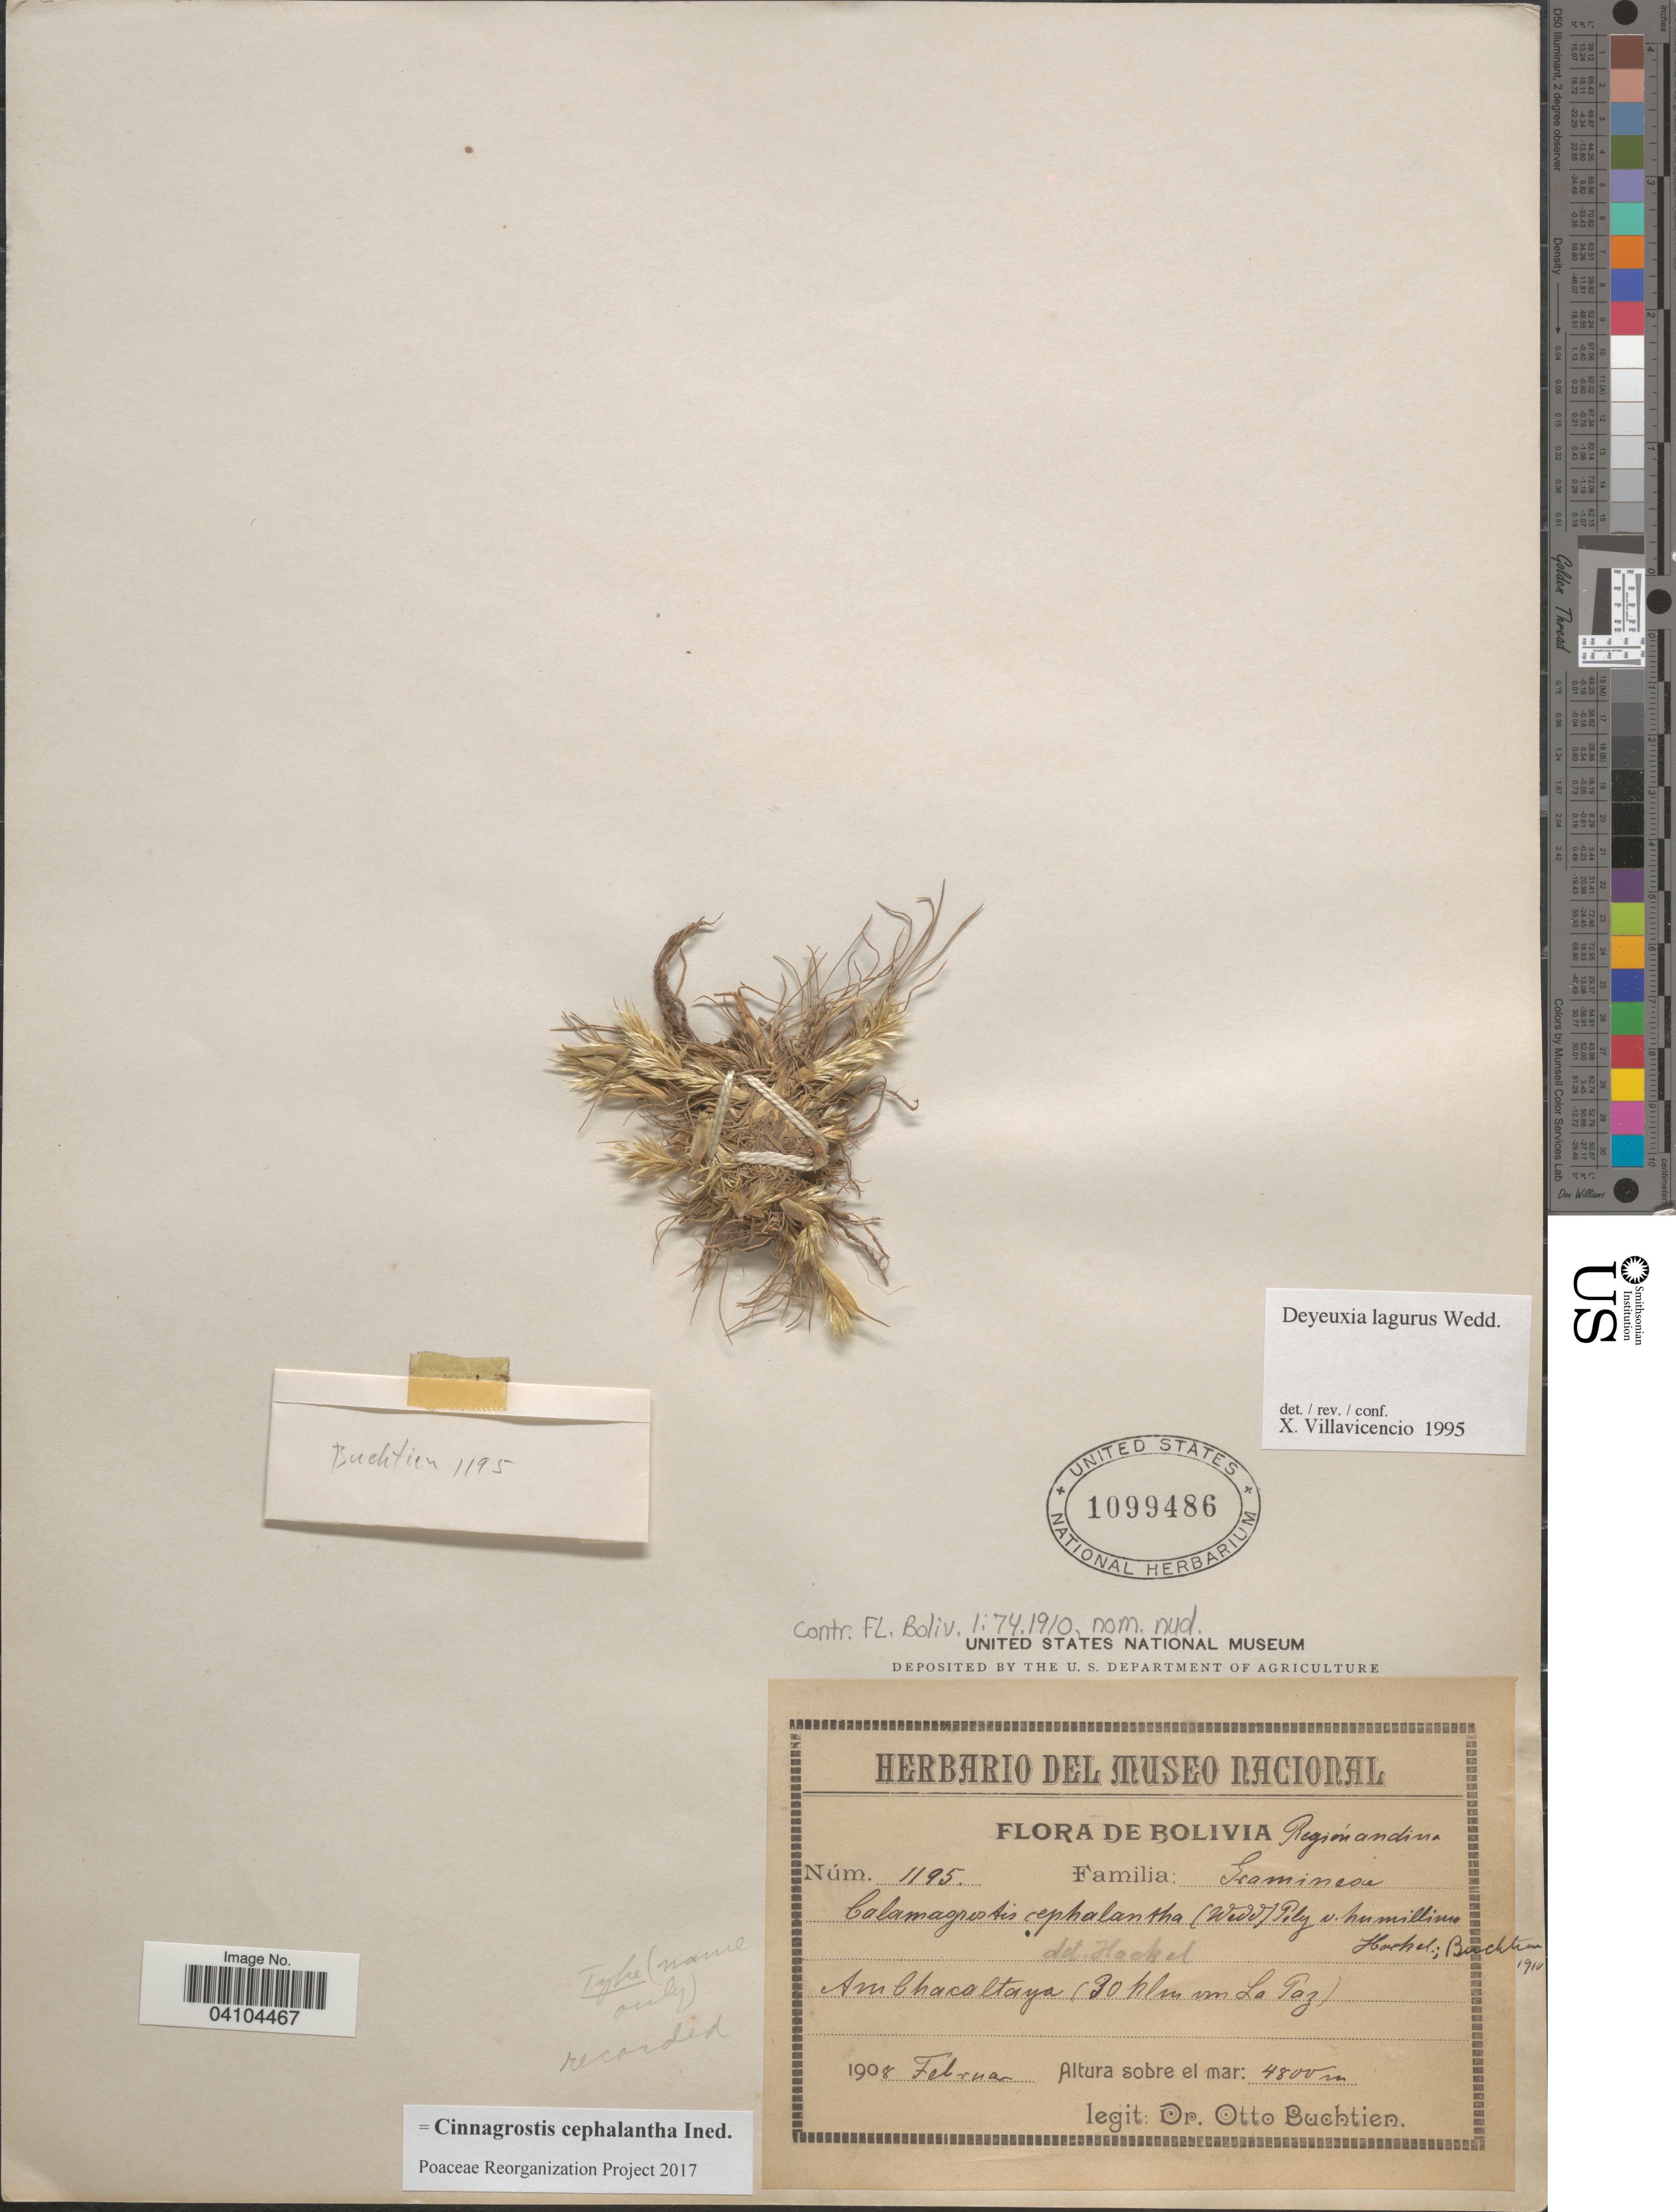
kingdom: Plantae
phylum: Tracheophyta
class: Liliopsida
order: Poales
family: Poaceae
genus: Cinnagrostis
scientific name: Cinnagrostis lagurus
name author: (Wedd.) P.M. Peterson et al.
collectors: O. Buchtien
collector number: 1195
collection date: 1908-02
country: Bolivia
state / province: La Paz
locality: Región andina. Am Chacaltaya (30 klm von La Paz).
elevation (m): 4800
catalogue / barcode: US 1099486